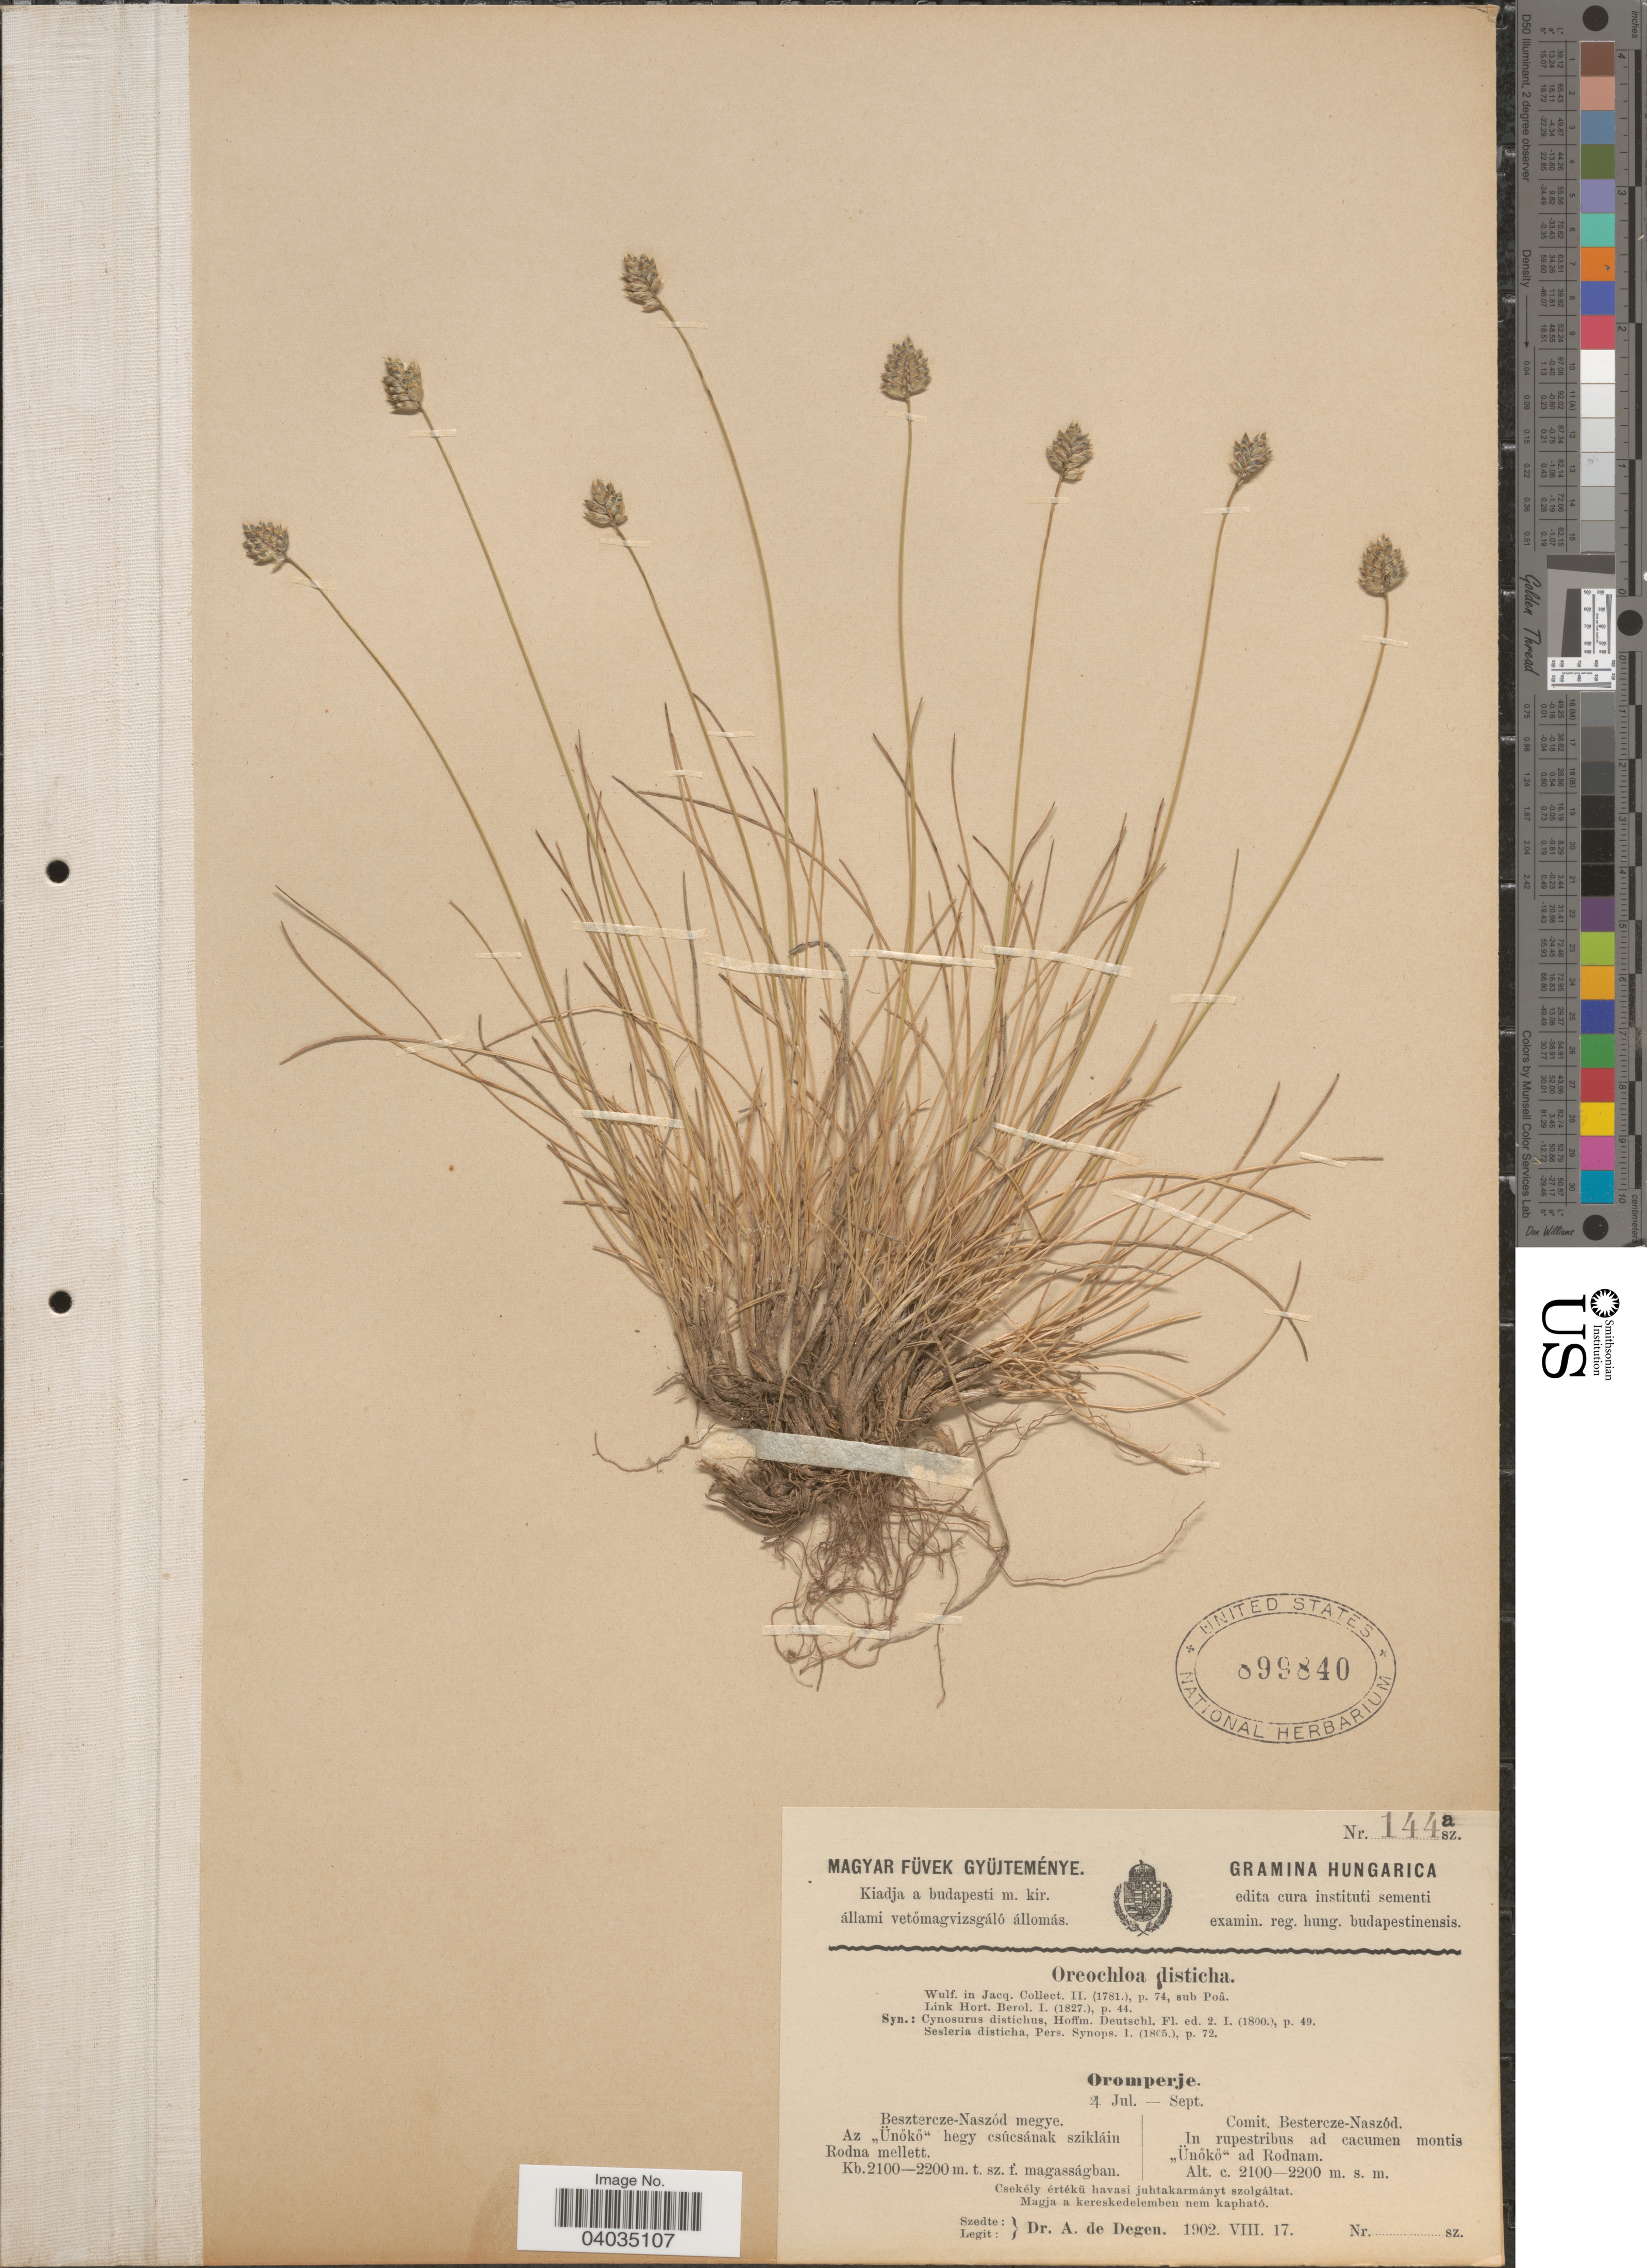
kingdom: Plantae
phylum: Tracheophyta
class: Liliopsida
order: Poales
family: Poaceae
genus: Oreochloa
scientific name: Oreochloa disticha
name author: (Wulfen) Link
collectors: A. Degen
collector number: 144a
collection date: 1902-08-17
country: Hungary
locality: Hungarica. Comit. Besercze-Naszód. In rupestribus ad cacumen montis "Ünőkő" ad Rodnam.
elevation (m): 2100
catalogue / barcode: US 899840